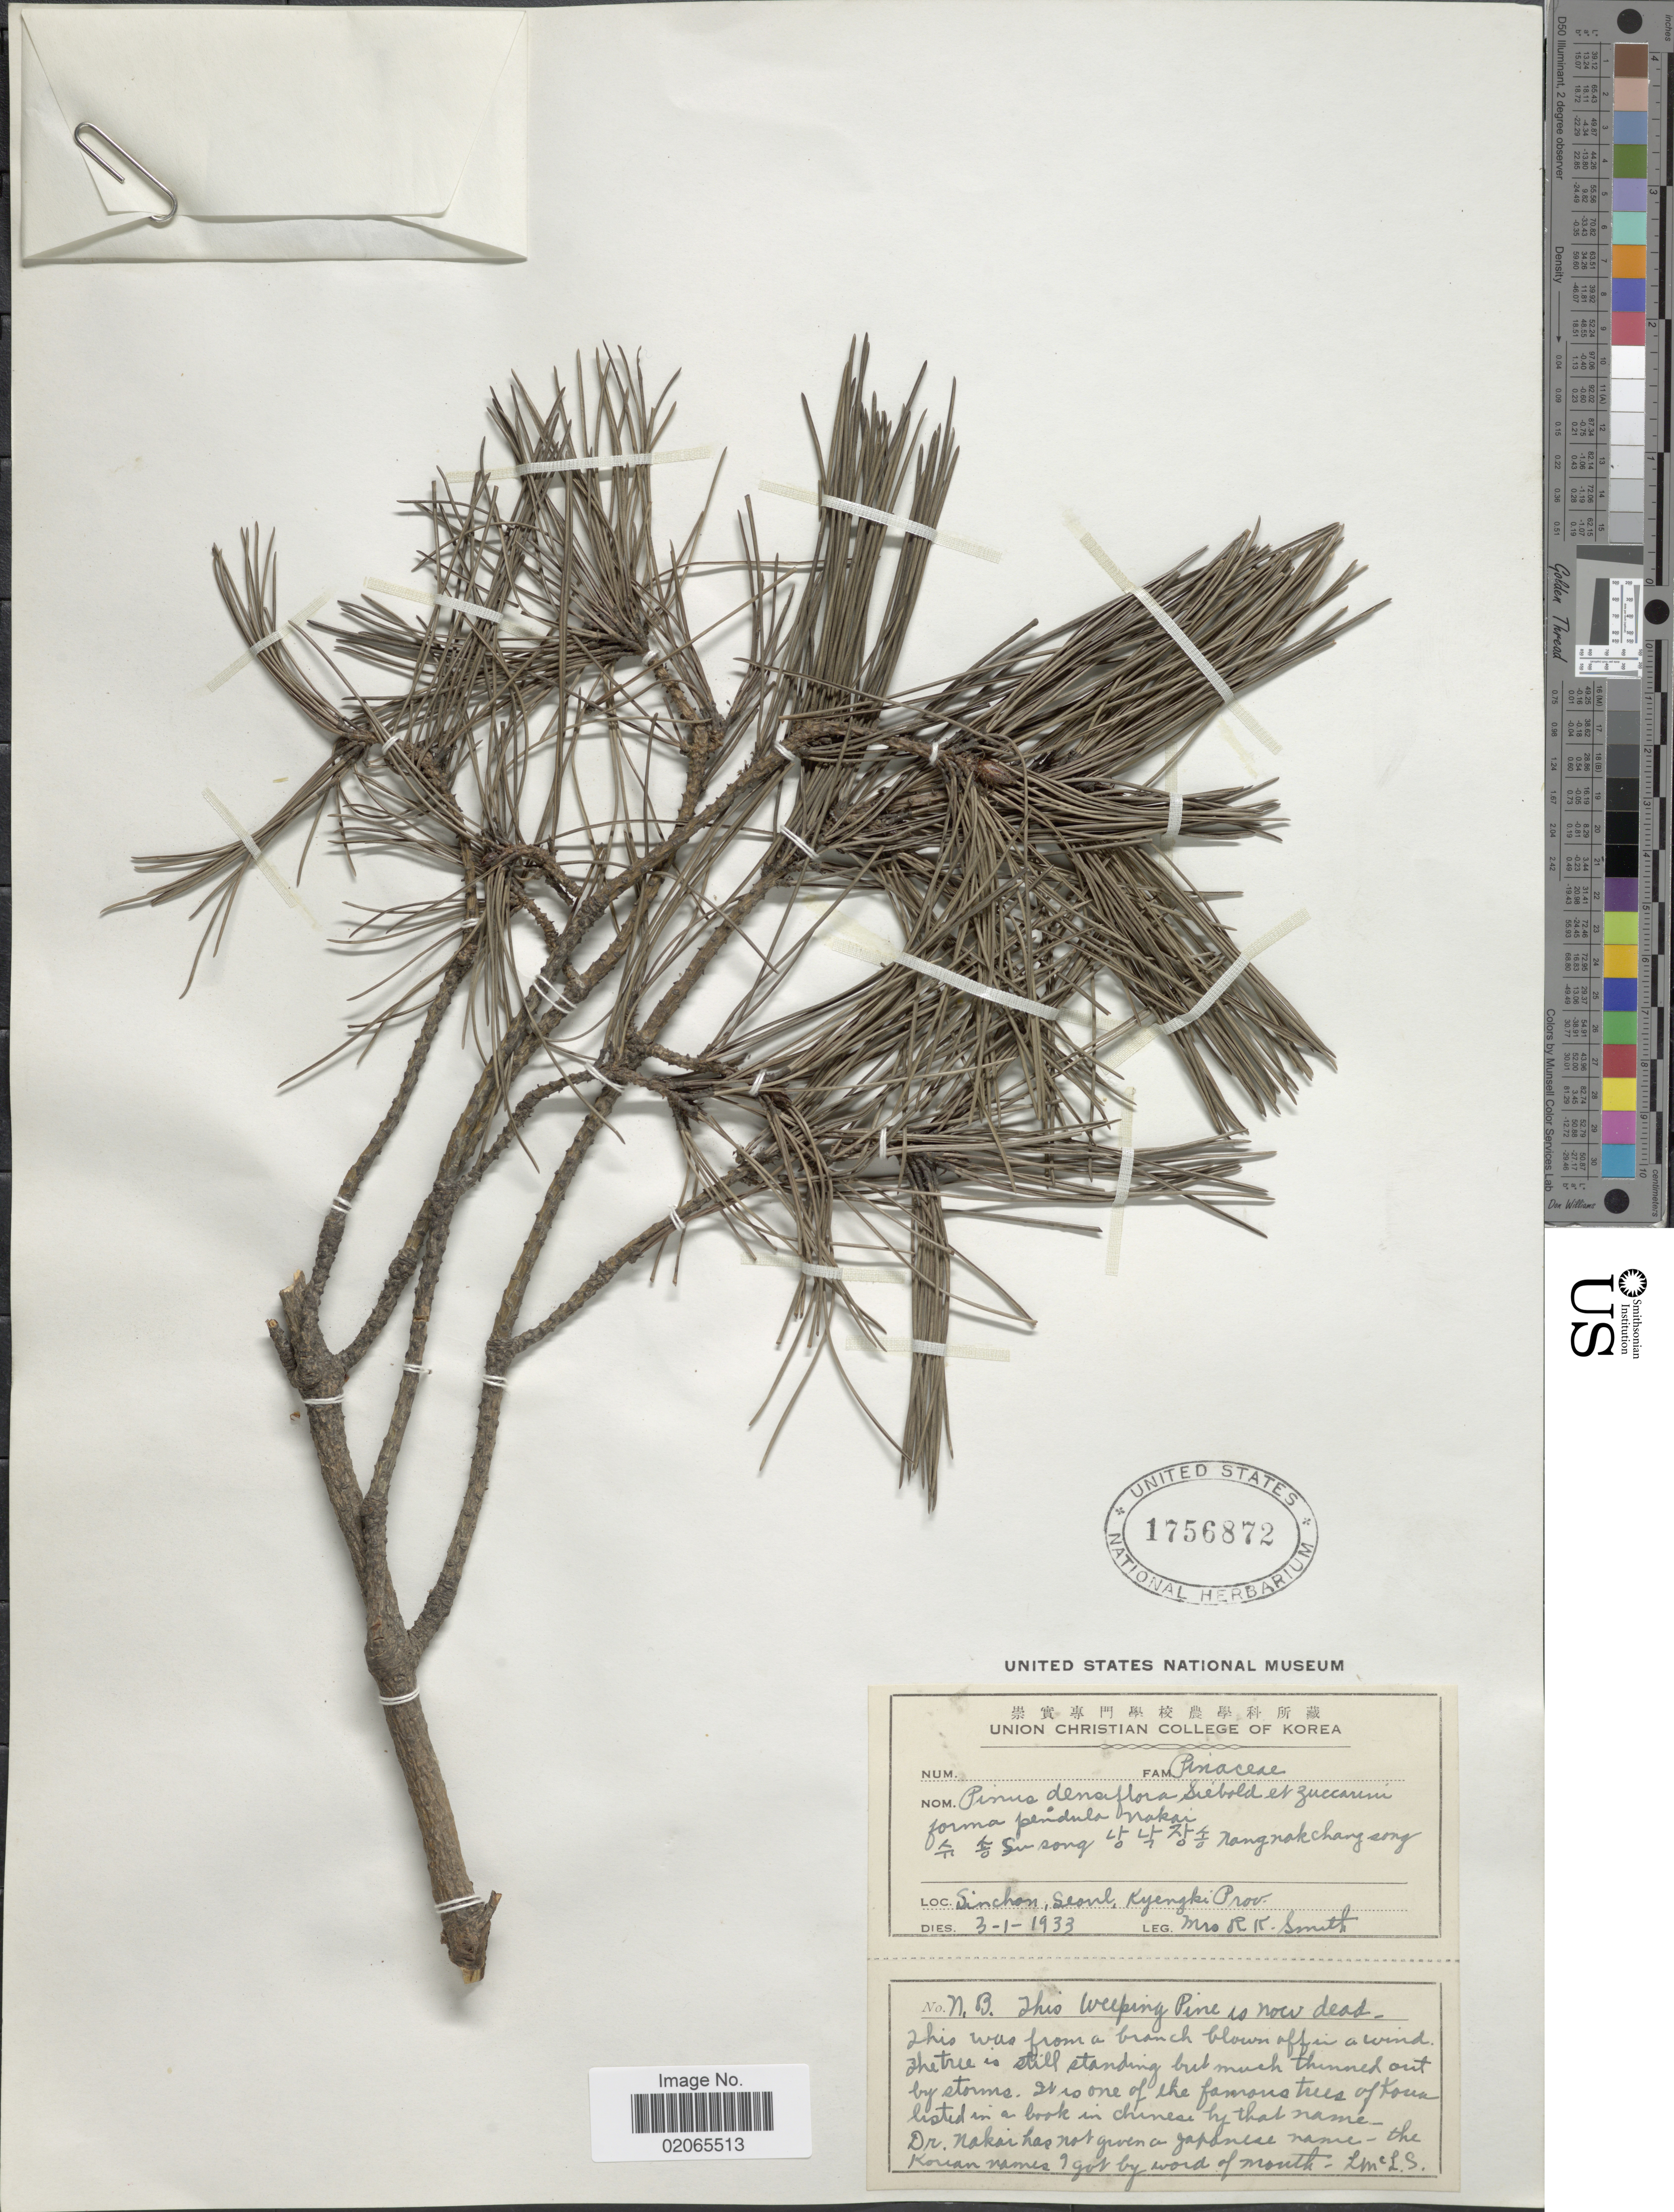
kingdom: Plantae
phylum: Tracheophyta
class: Pinopsida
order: Pinales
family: Pinaceae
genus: Pinus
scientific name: Pinus densiflora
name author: Siebold & Zucc.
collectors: Mrs. R. K. Smith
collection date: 1933-01-03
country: South Korea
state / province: Seoul Special City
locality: Sinchon, Seoul, Kyenki Prov.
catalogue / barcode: US 1756872